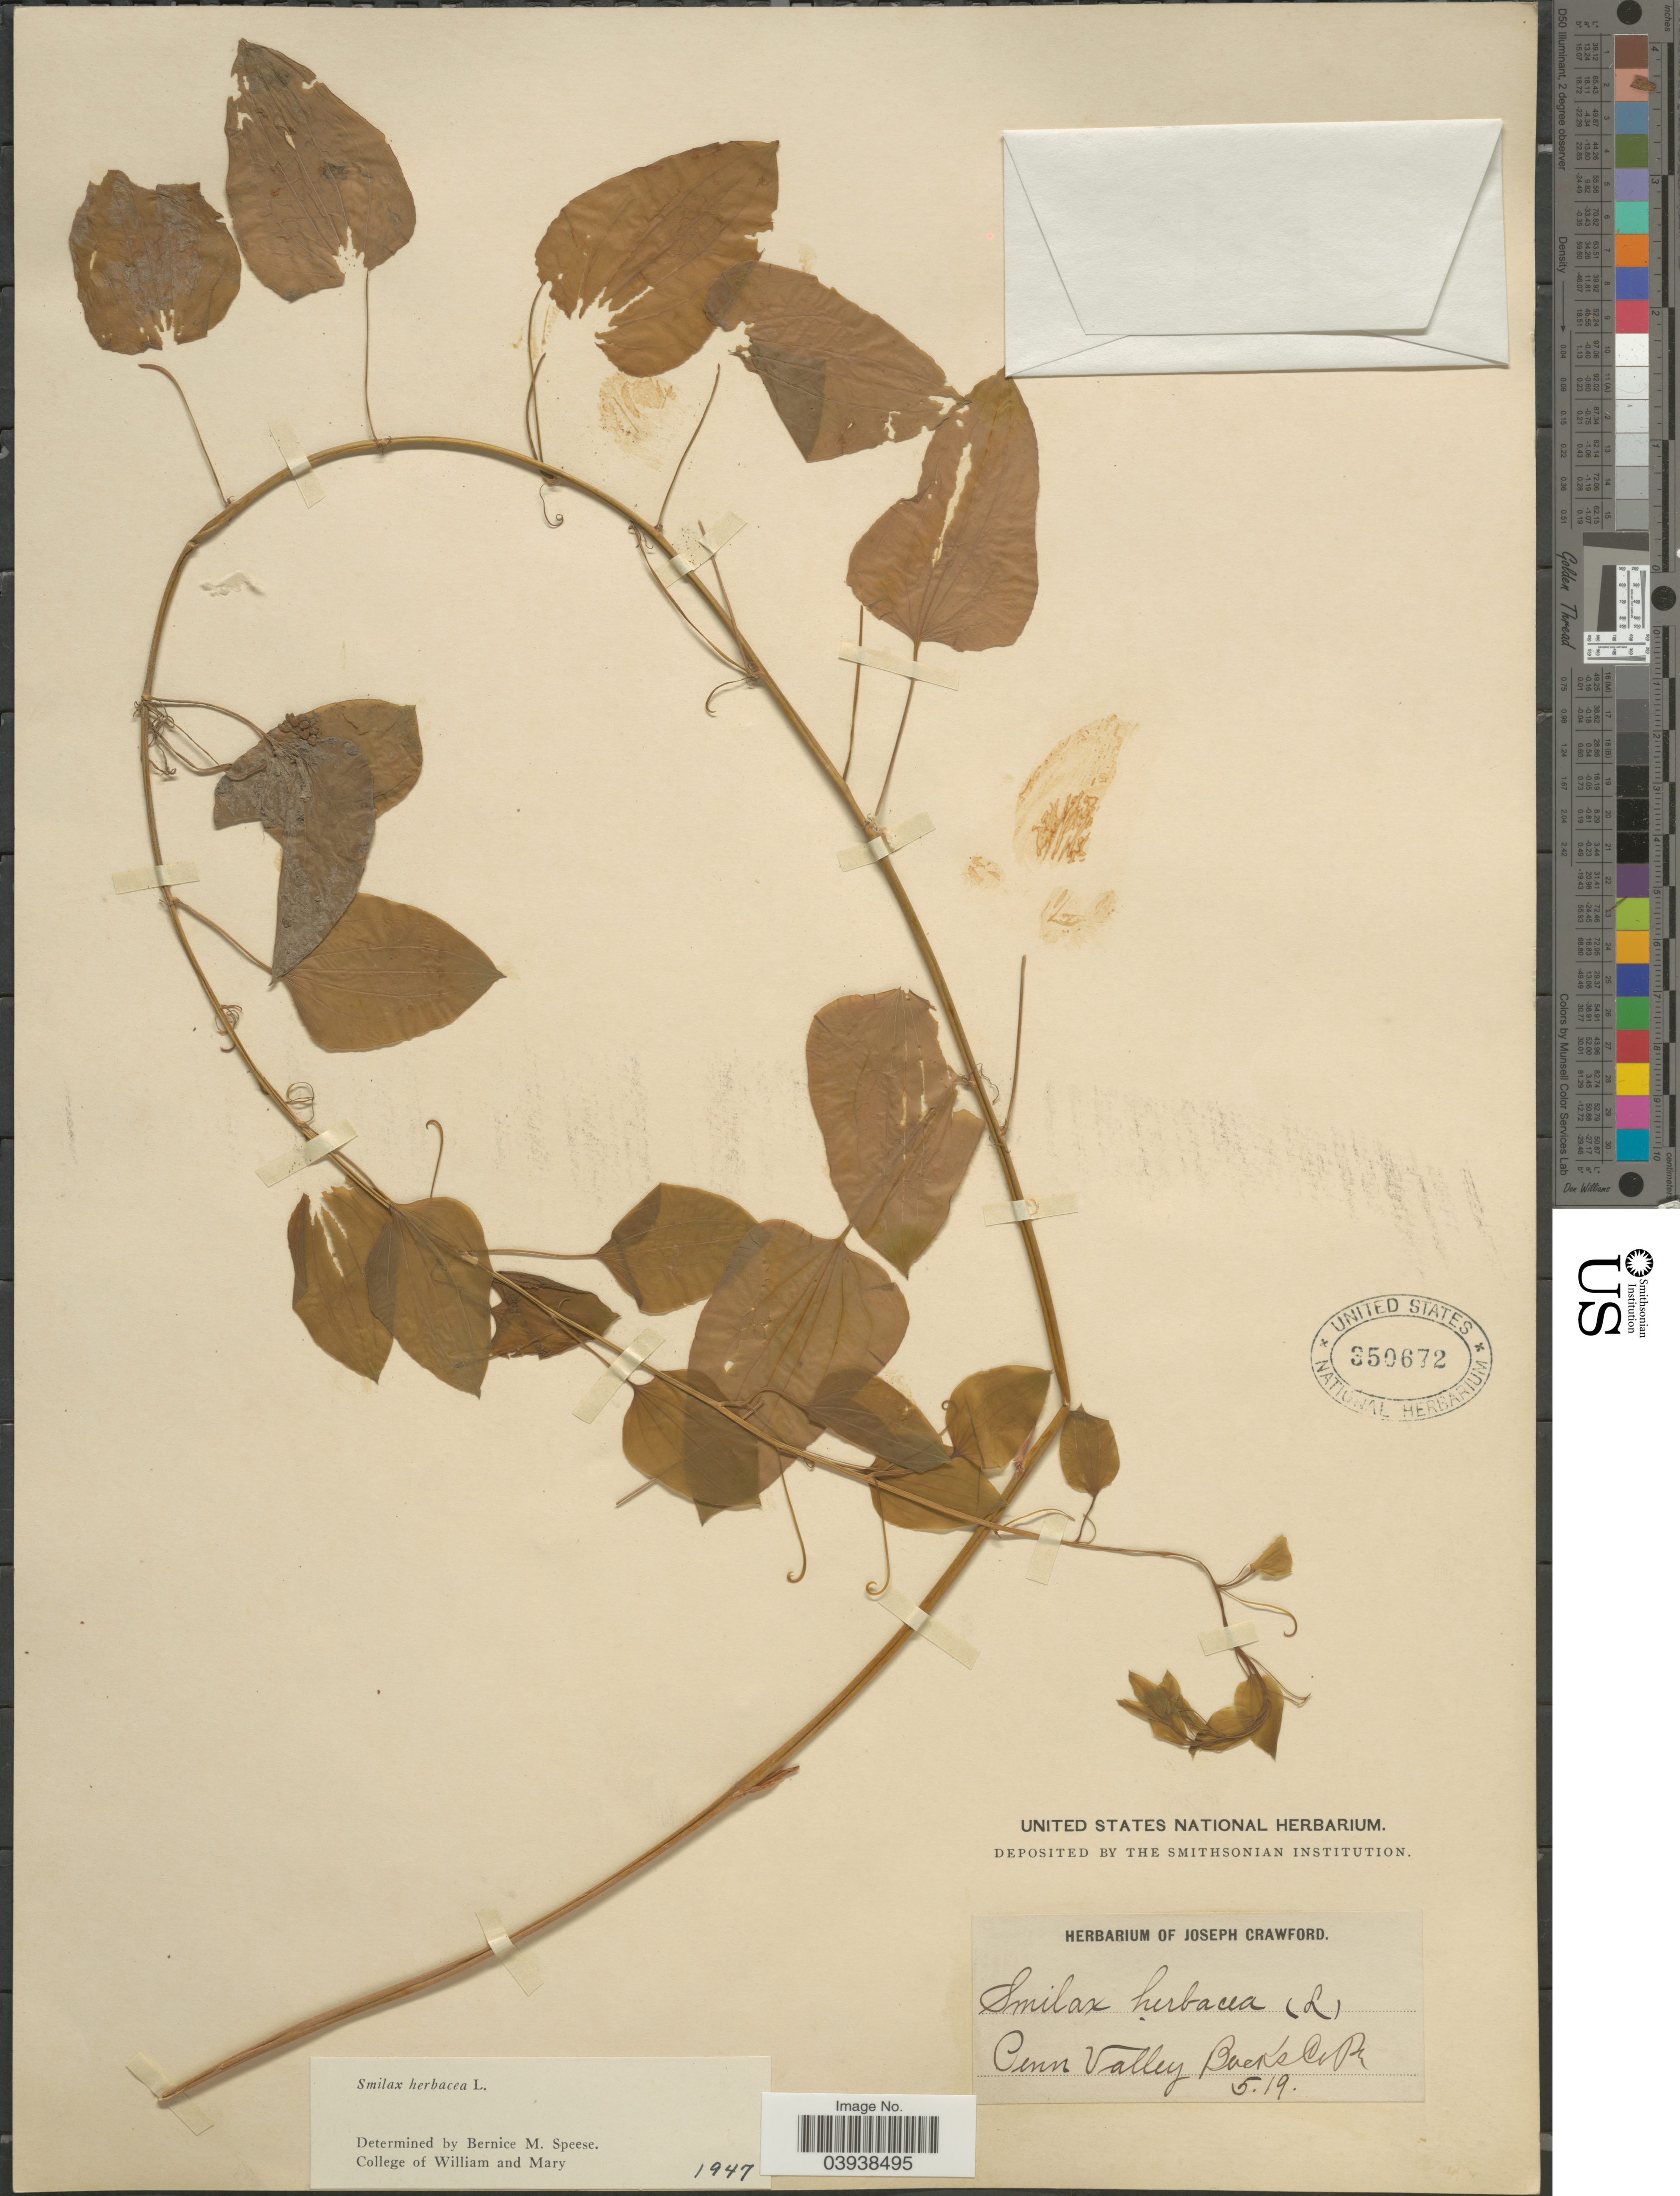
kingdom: Plantae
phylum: Tracheophyta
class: Liliopsida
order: Liliales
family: Smilacaceae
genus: Smilax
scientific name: Smilax herbacea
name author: L.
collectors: ex herb. Joseph Crawford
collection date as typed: Transcribed d/m/y: /5/19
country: United States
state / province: Pennsylvania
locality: Cenn Valley. Bucks Co.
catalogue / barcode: US 350672